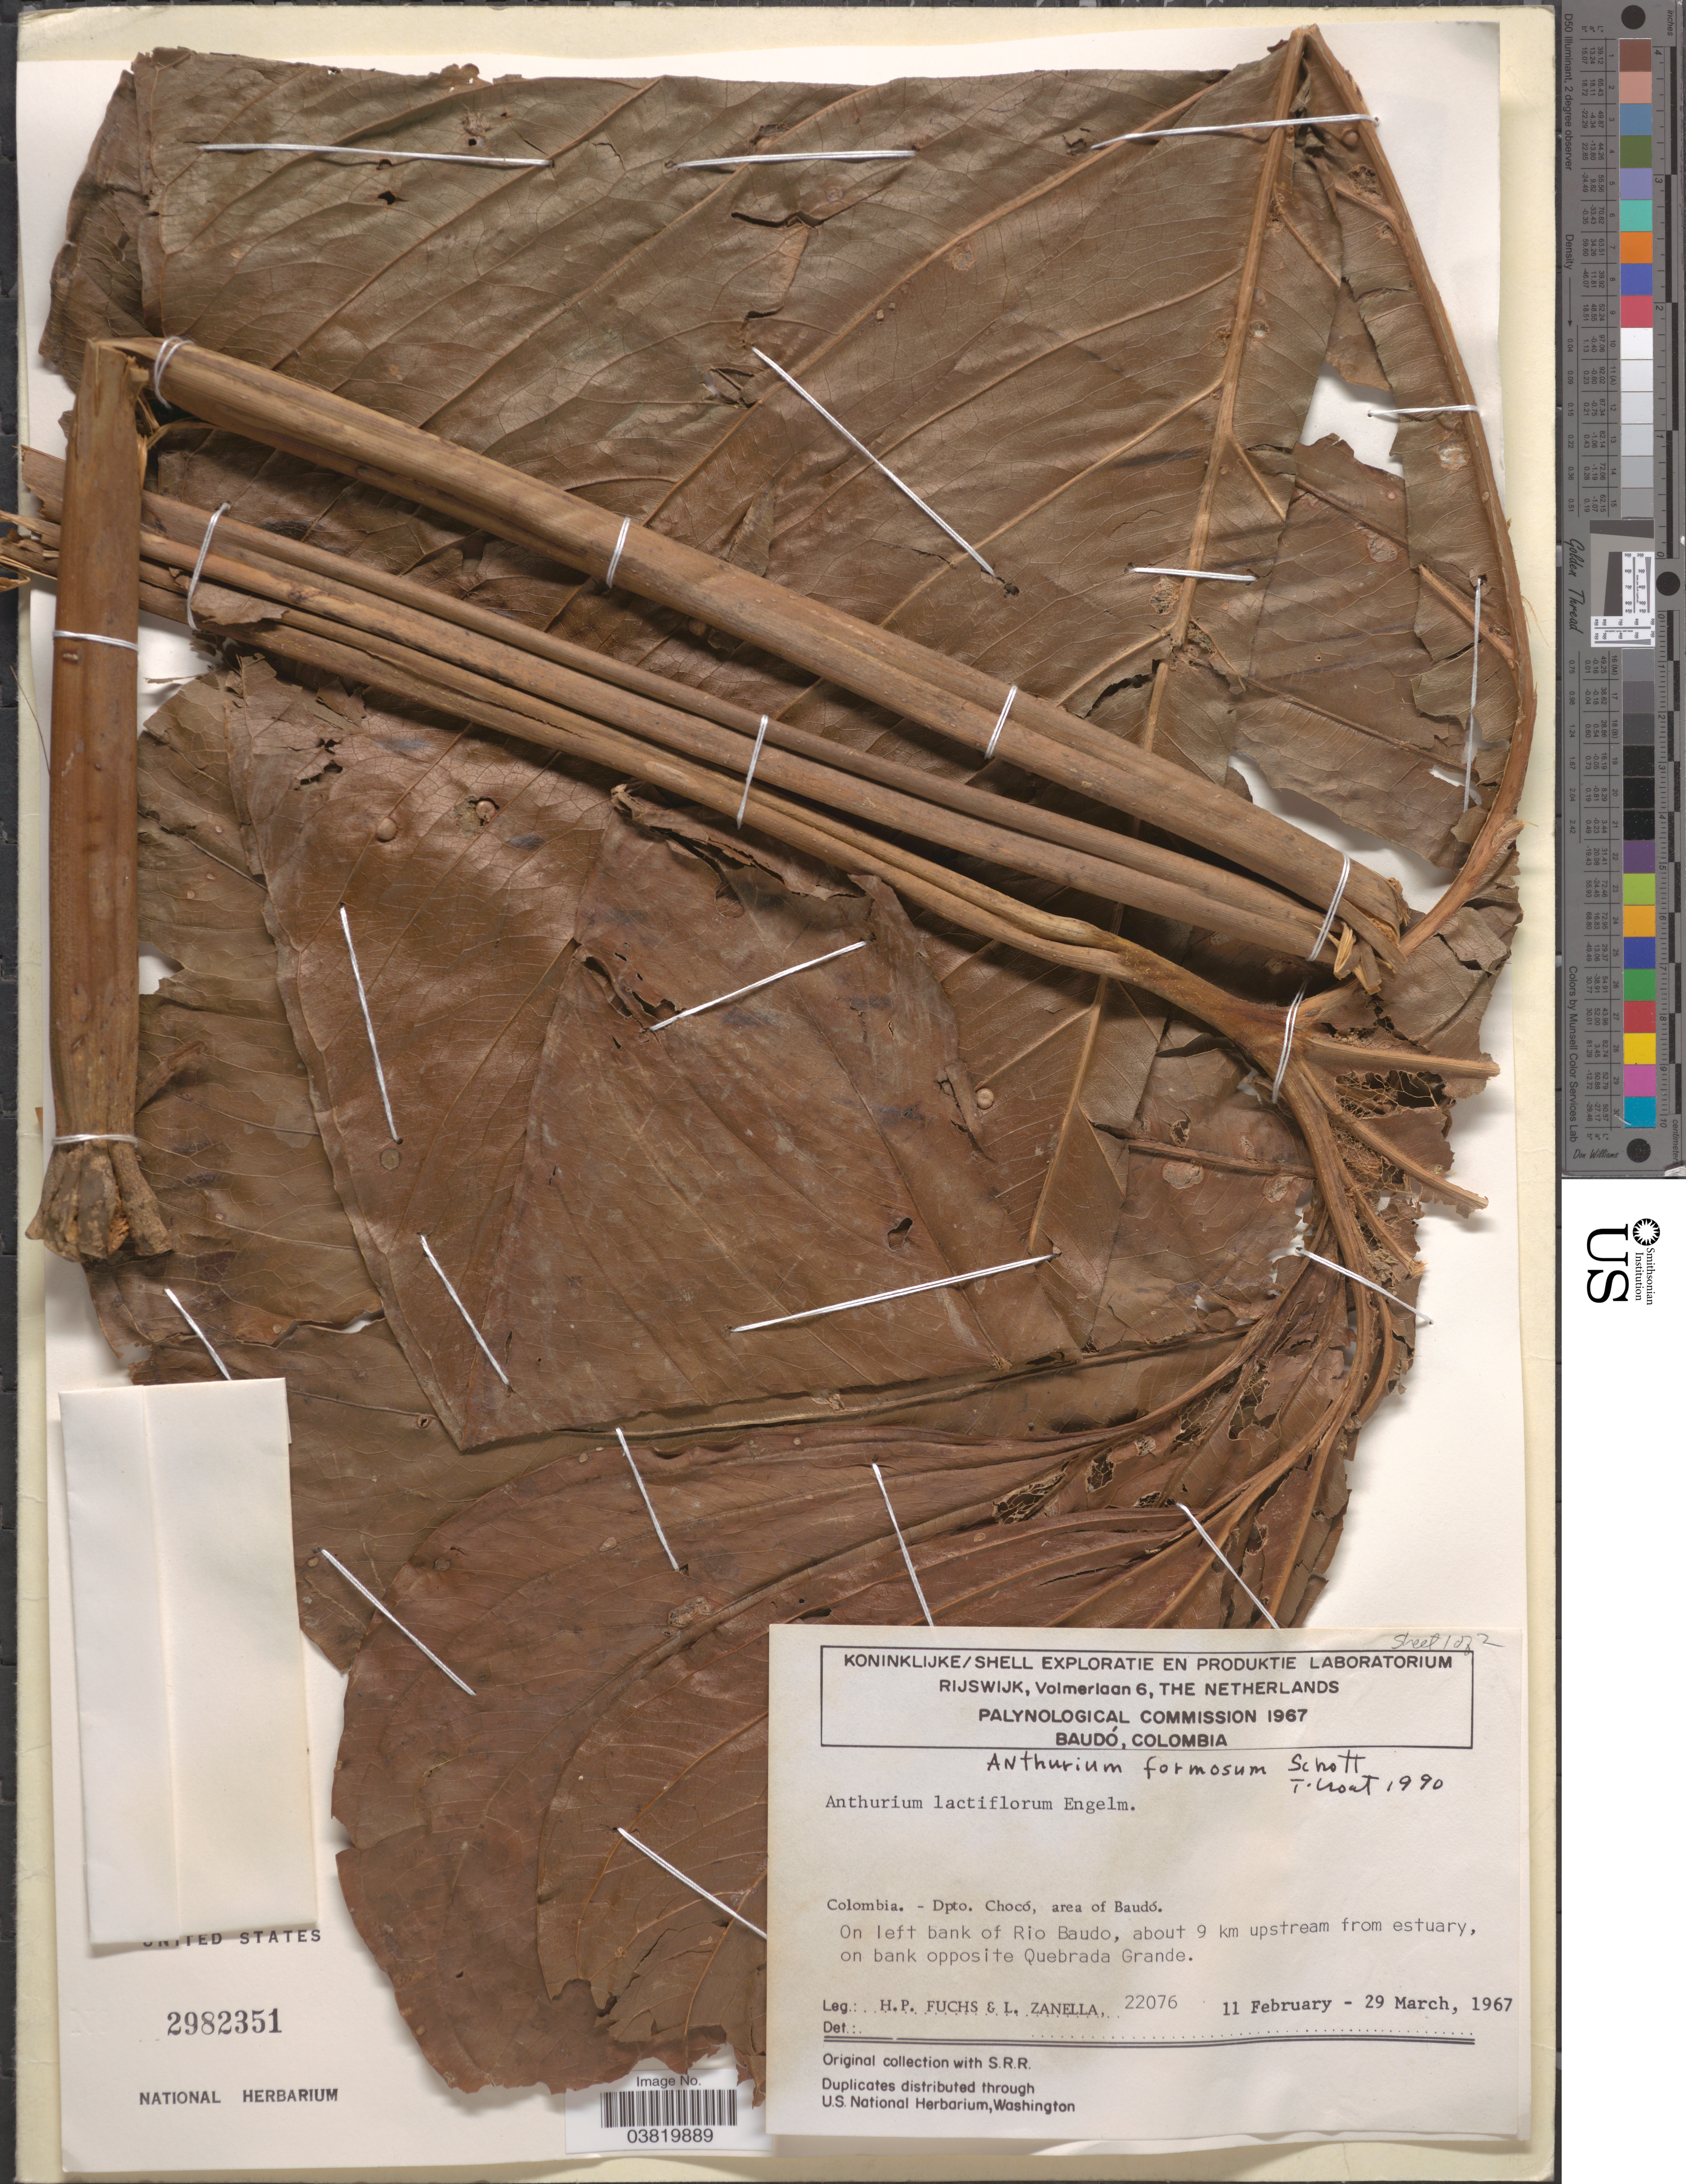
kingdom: Plantae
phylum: Tracheophyta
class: Liliopsida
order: Alismatales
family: Araceae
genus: Anthurium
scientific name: Anthurium formosum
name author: Schott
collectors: H. P. Fuchs & L. Zanella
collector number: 22076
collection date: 1967-02-11/1967-03-29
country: Colombia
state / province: Chocó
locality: Dpto. Chocó, area of Baudó. On left bank of Rio Baudo, about 9 km upstream from estuary, on bank opposite Quebrada Grande.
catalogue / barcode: US 2982351